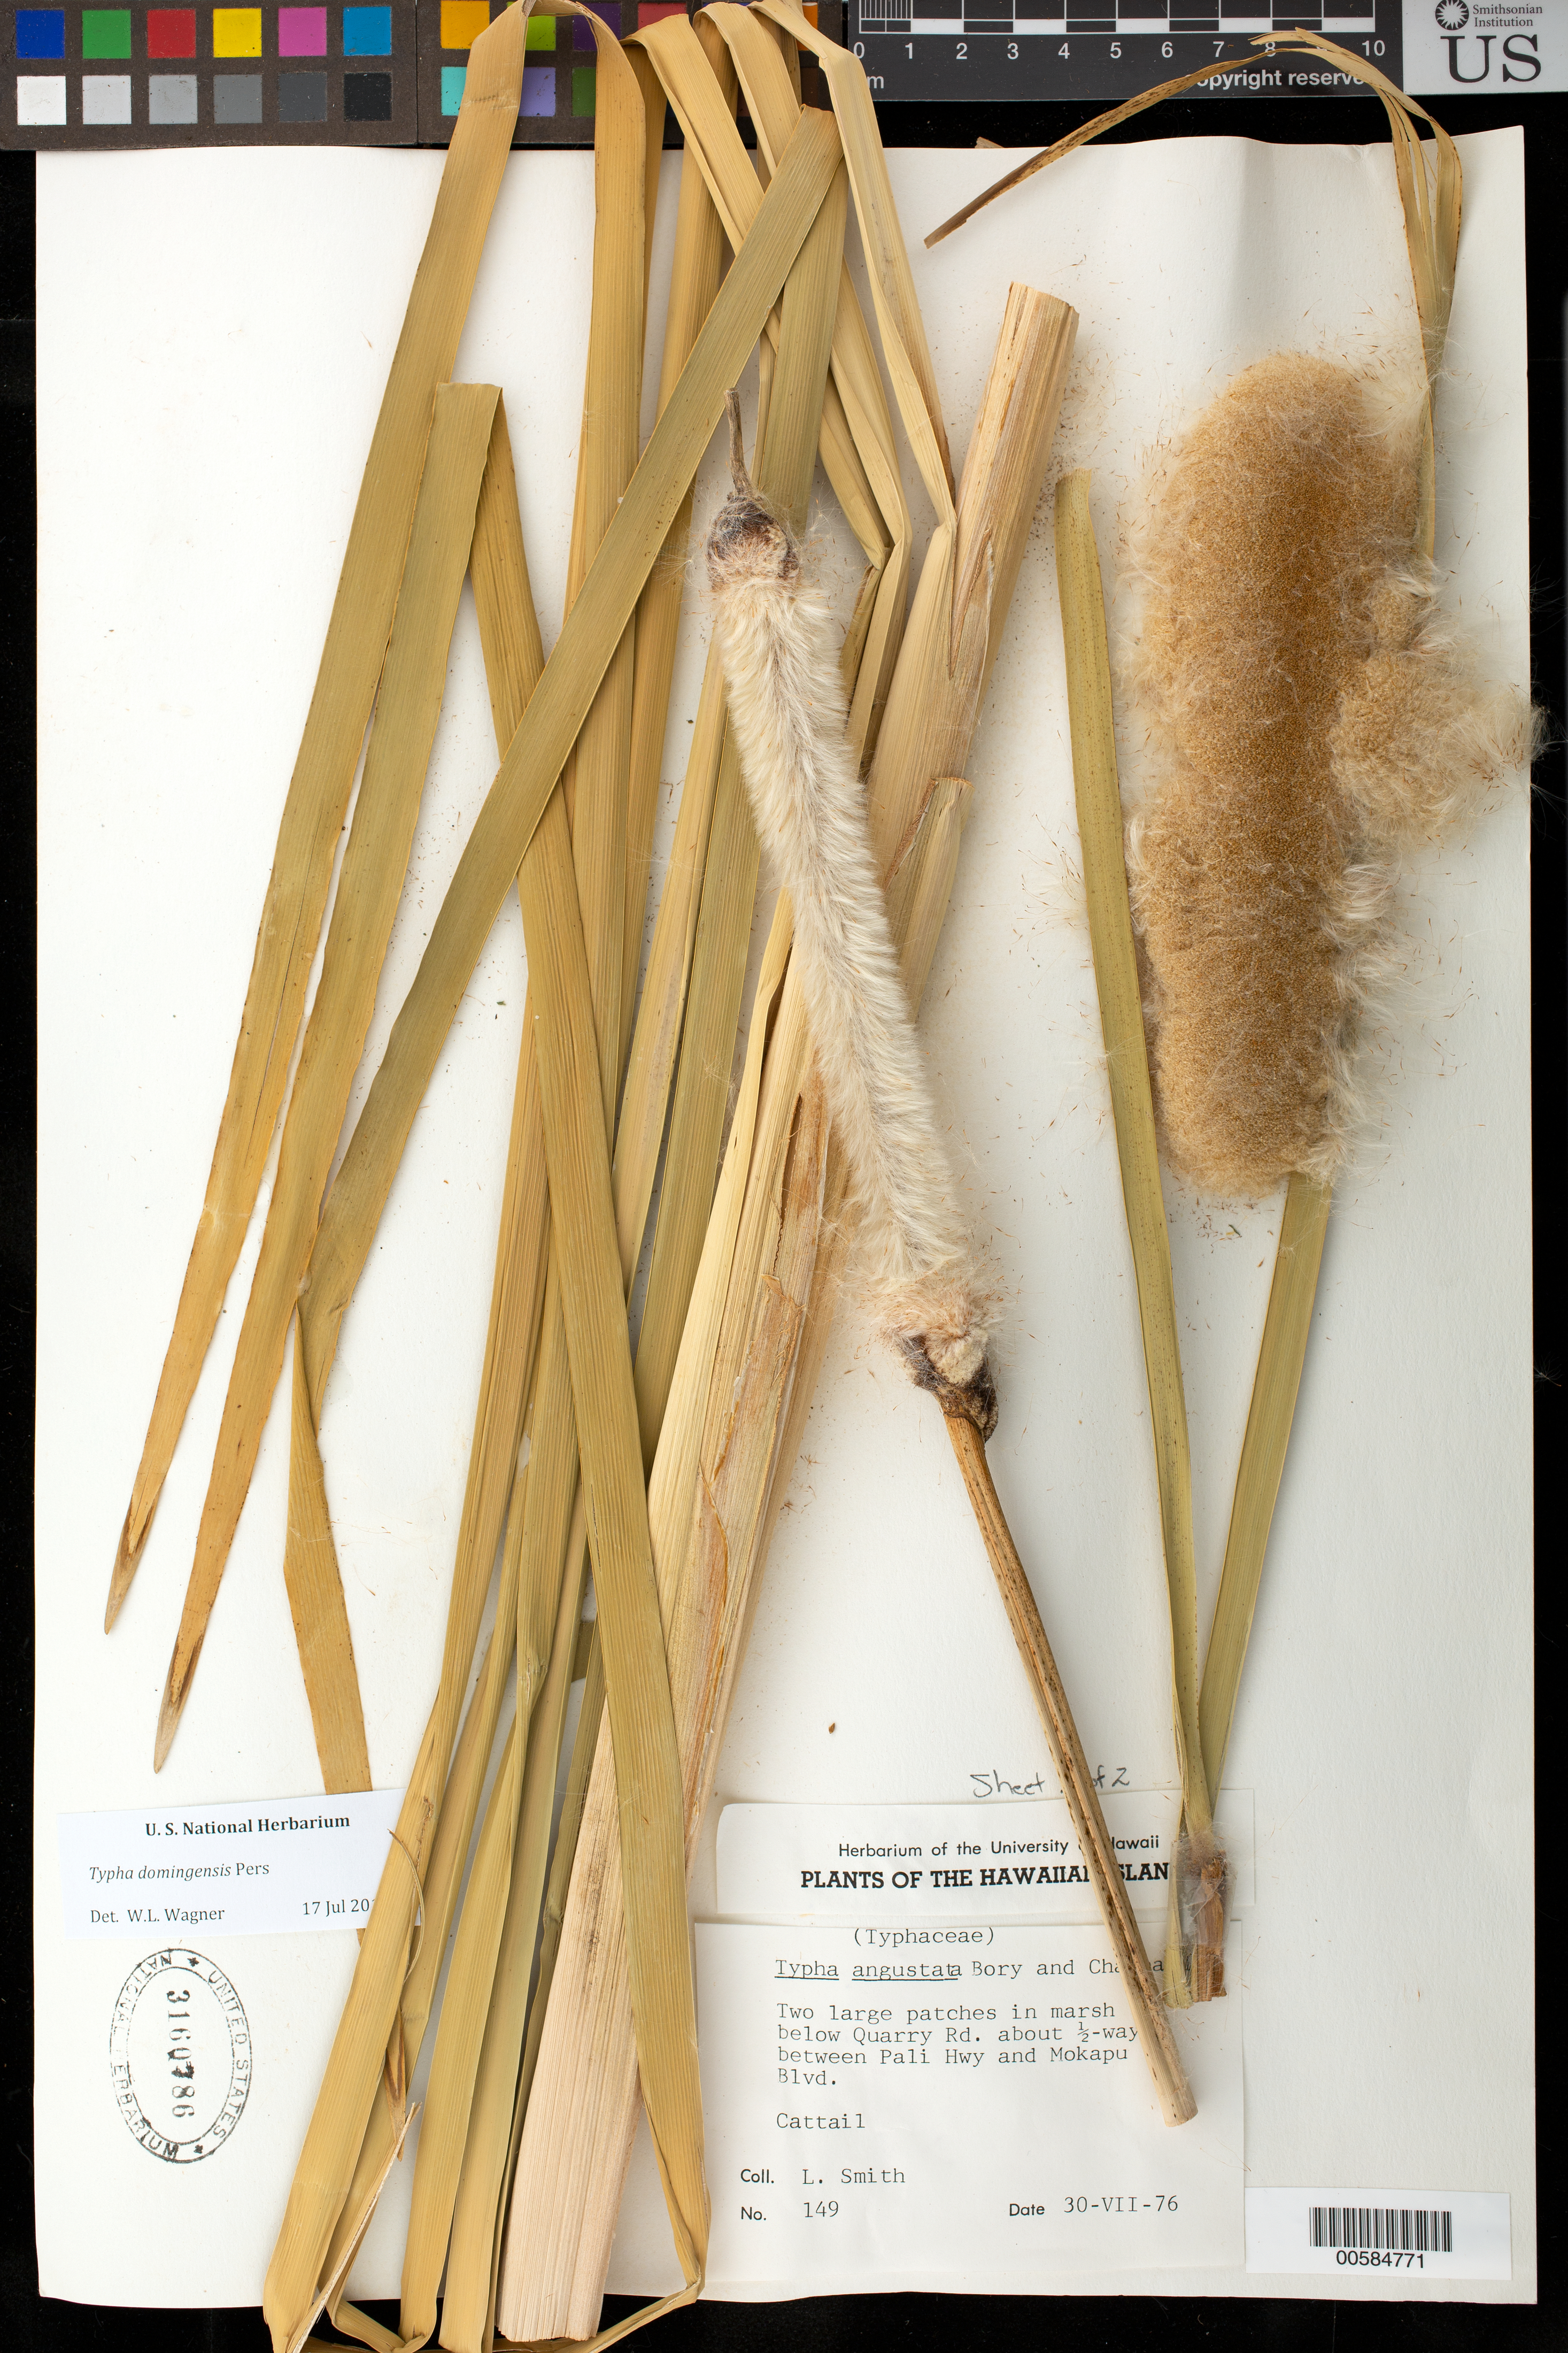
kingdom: Plantae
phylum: Tracheophyta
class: Liliopsida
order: Poales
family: Typhaceae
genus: Typha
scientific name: Typha domingensis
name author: Pers.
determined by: Wagner, W. L., (BOT), Smithsonian Institution - National Museum of Natural History (UNITED STATES)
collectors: L. Smith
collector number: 149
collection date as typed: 30 Jul 1976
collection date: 1976-07-30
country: United States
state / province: Hawaii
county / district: Honolulu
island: Oahu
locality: Below Quarry Rd ca 1/2 way between Pali Hwy and Mokapu Blvd.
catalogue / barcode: US 3160786